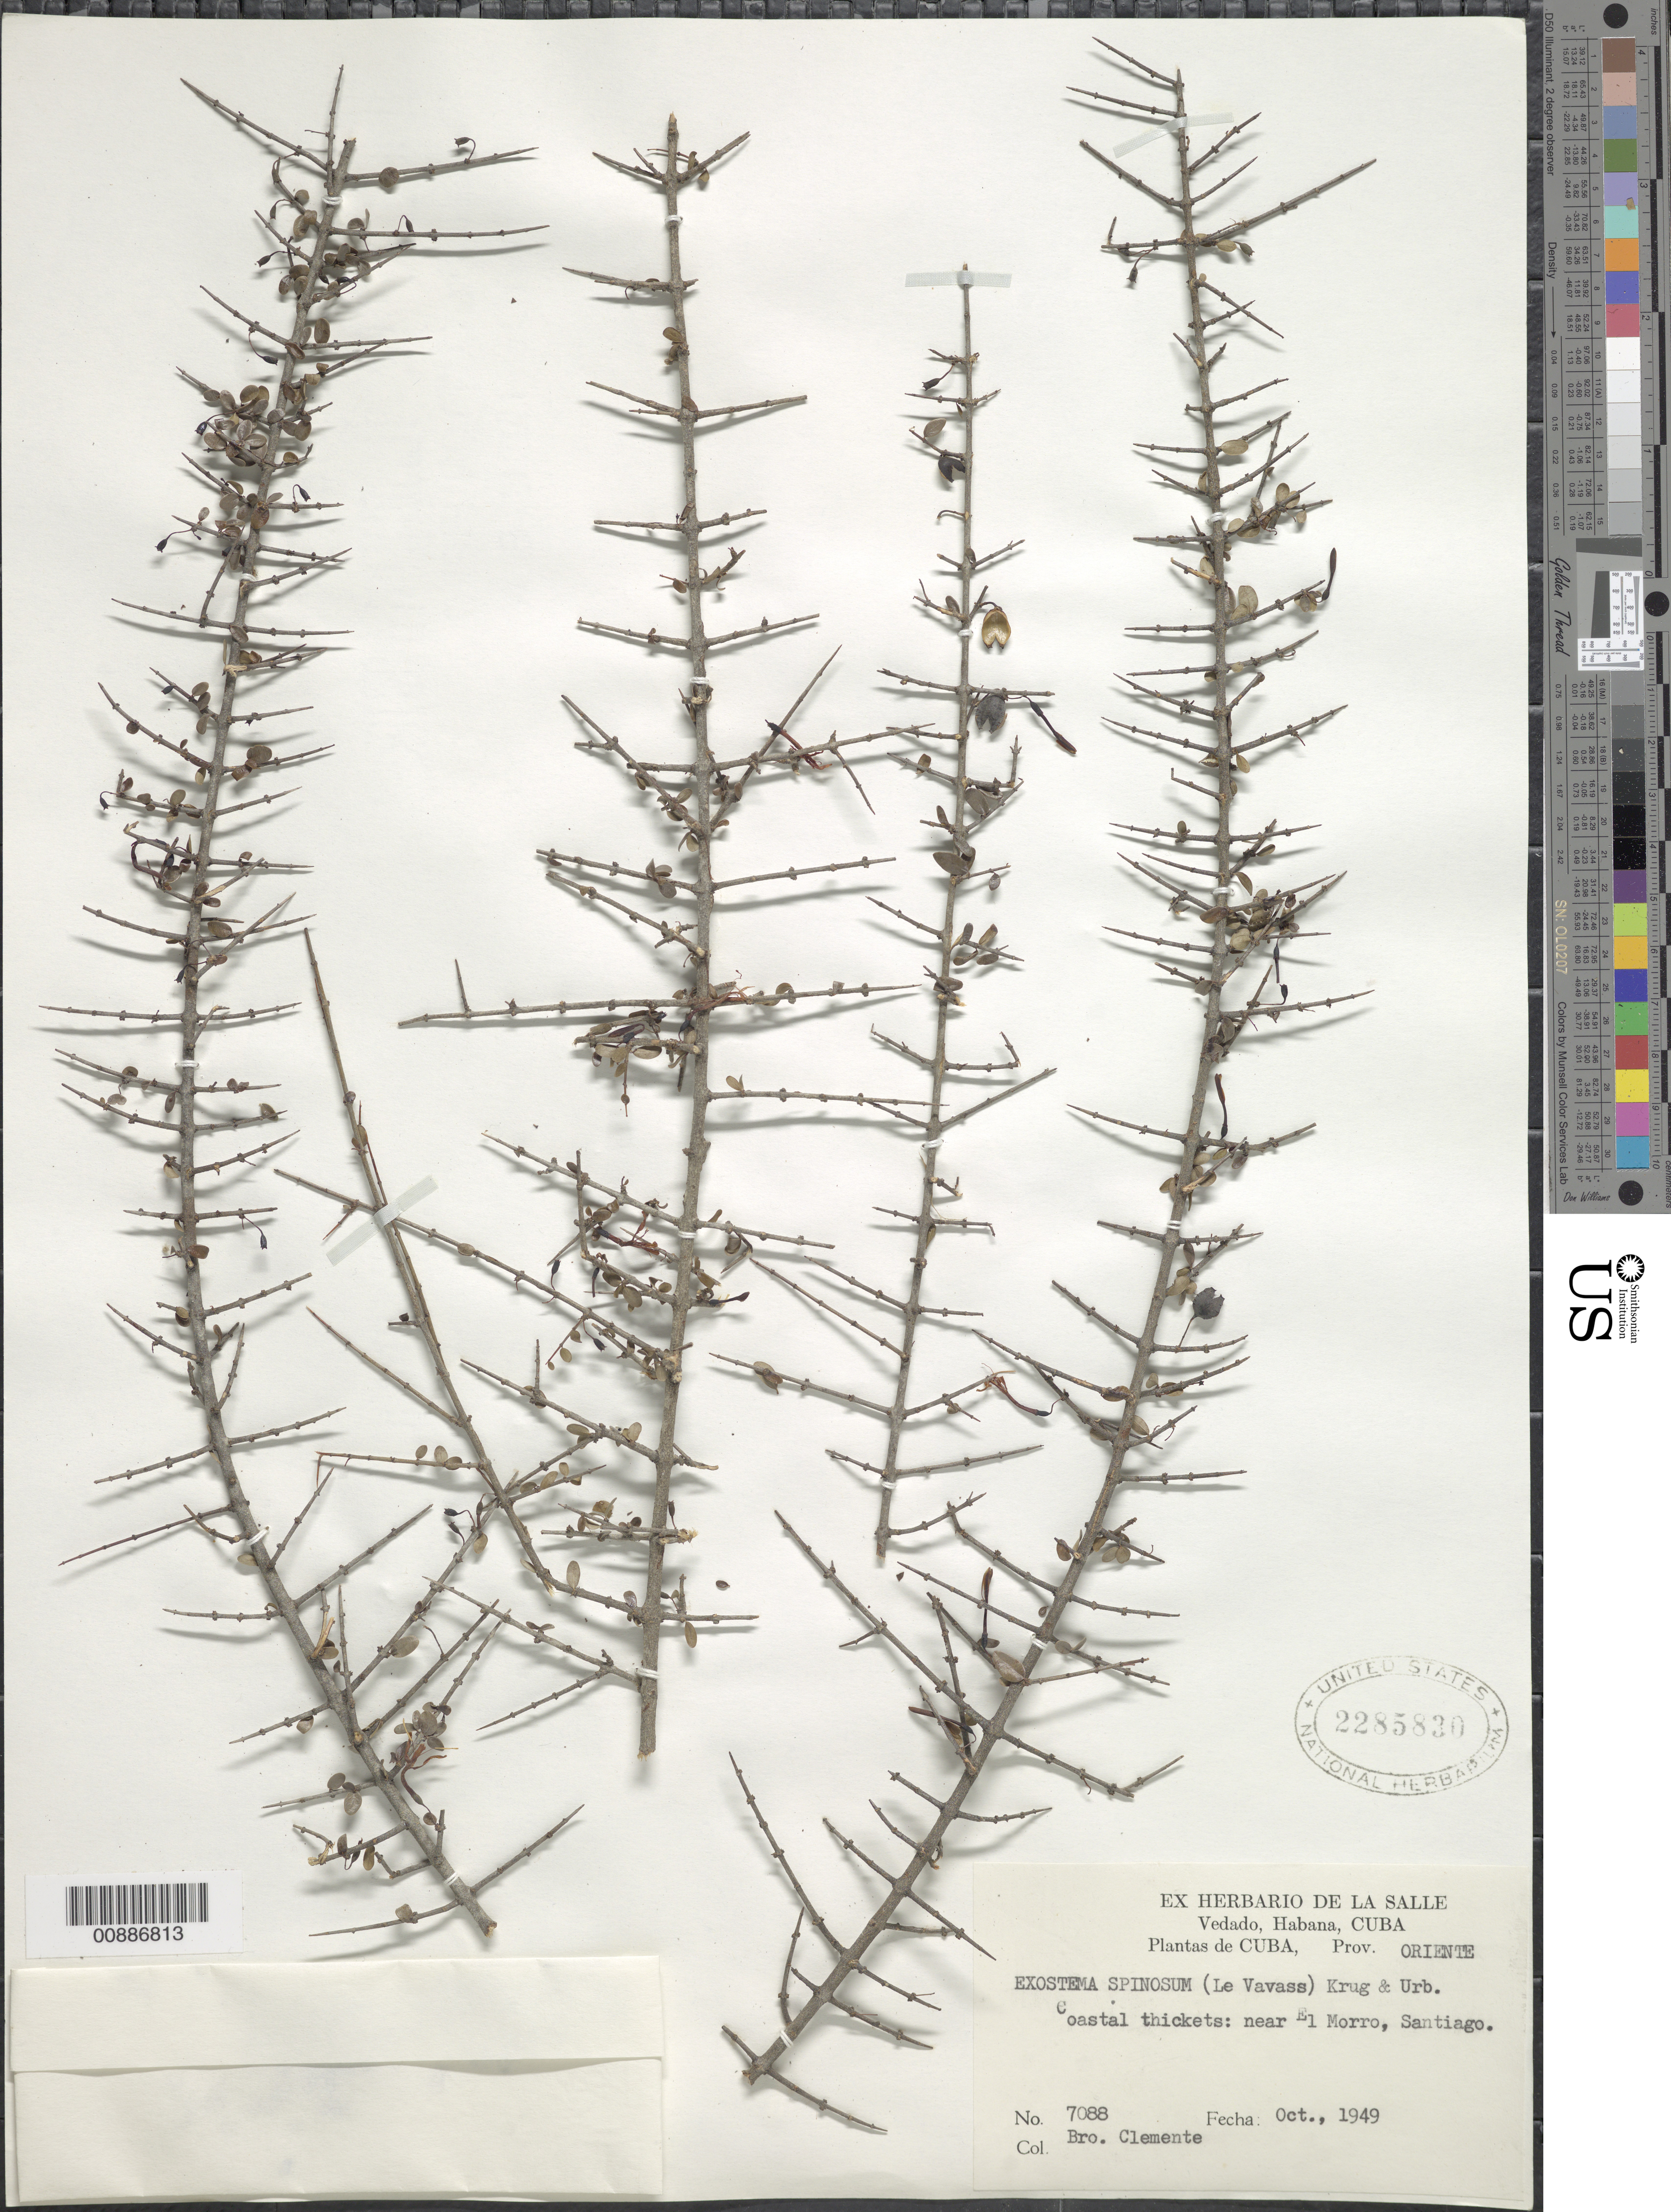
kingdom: Plantae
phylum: Tracheophyta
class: Magnoliopsida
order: Gentianales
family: Rubiaceae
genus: Exostema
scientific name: Exostema spinosum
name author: (Vavass.) Krug & Urb.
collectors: Bro. Clemente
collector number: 7088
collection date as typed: Oct 1949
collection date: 1949-10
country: Cuba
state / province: Oriente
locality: Near El Morro, Santiago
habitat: Coastal thickets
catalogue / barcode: US 2285830